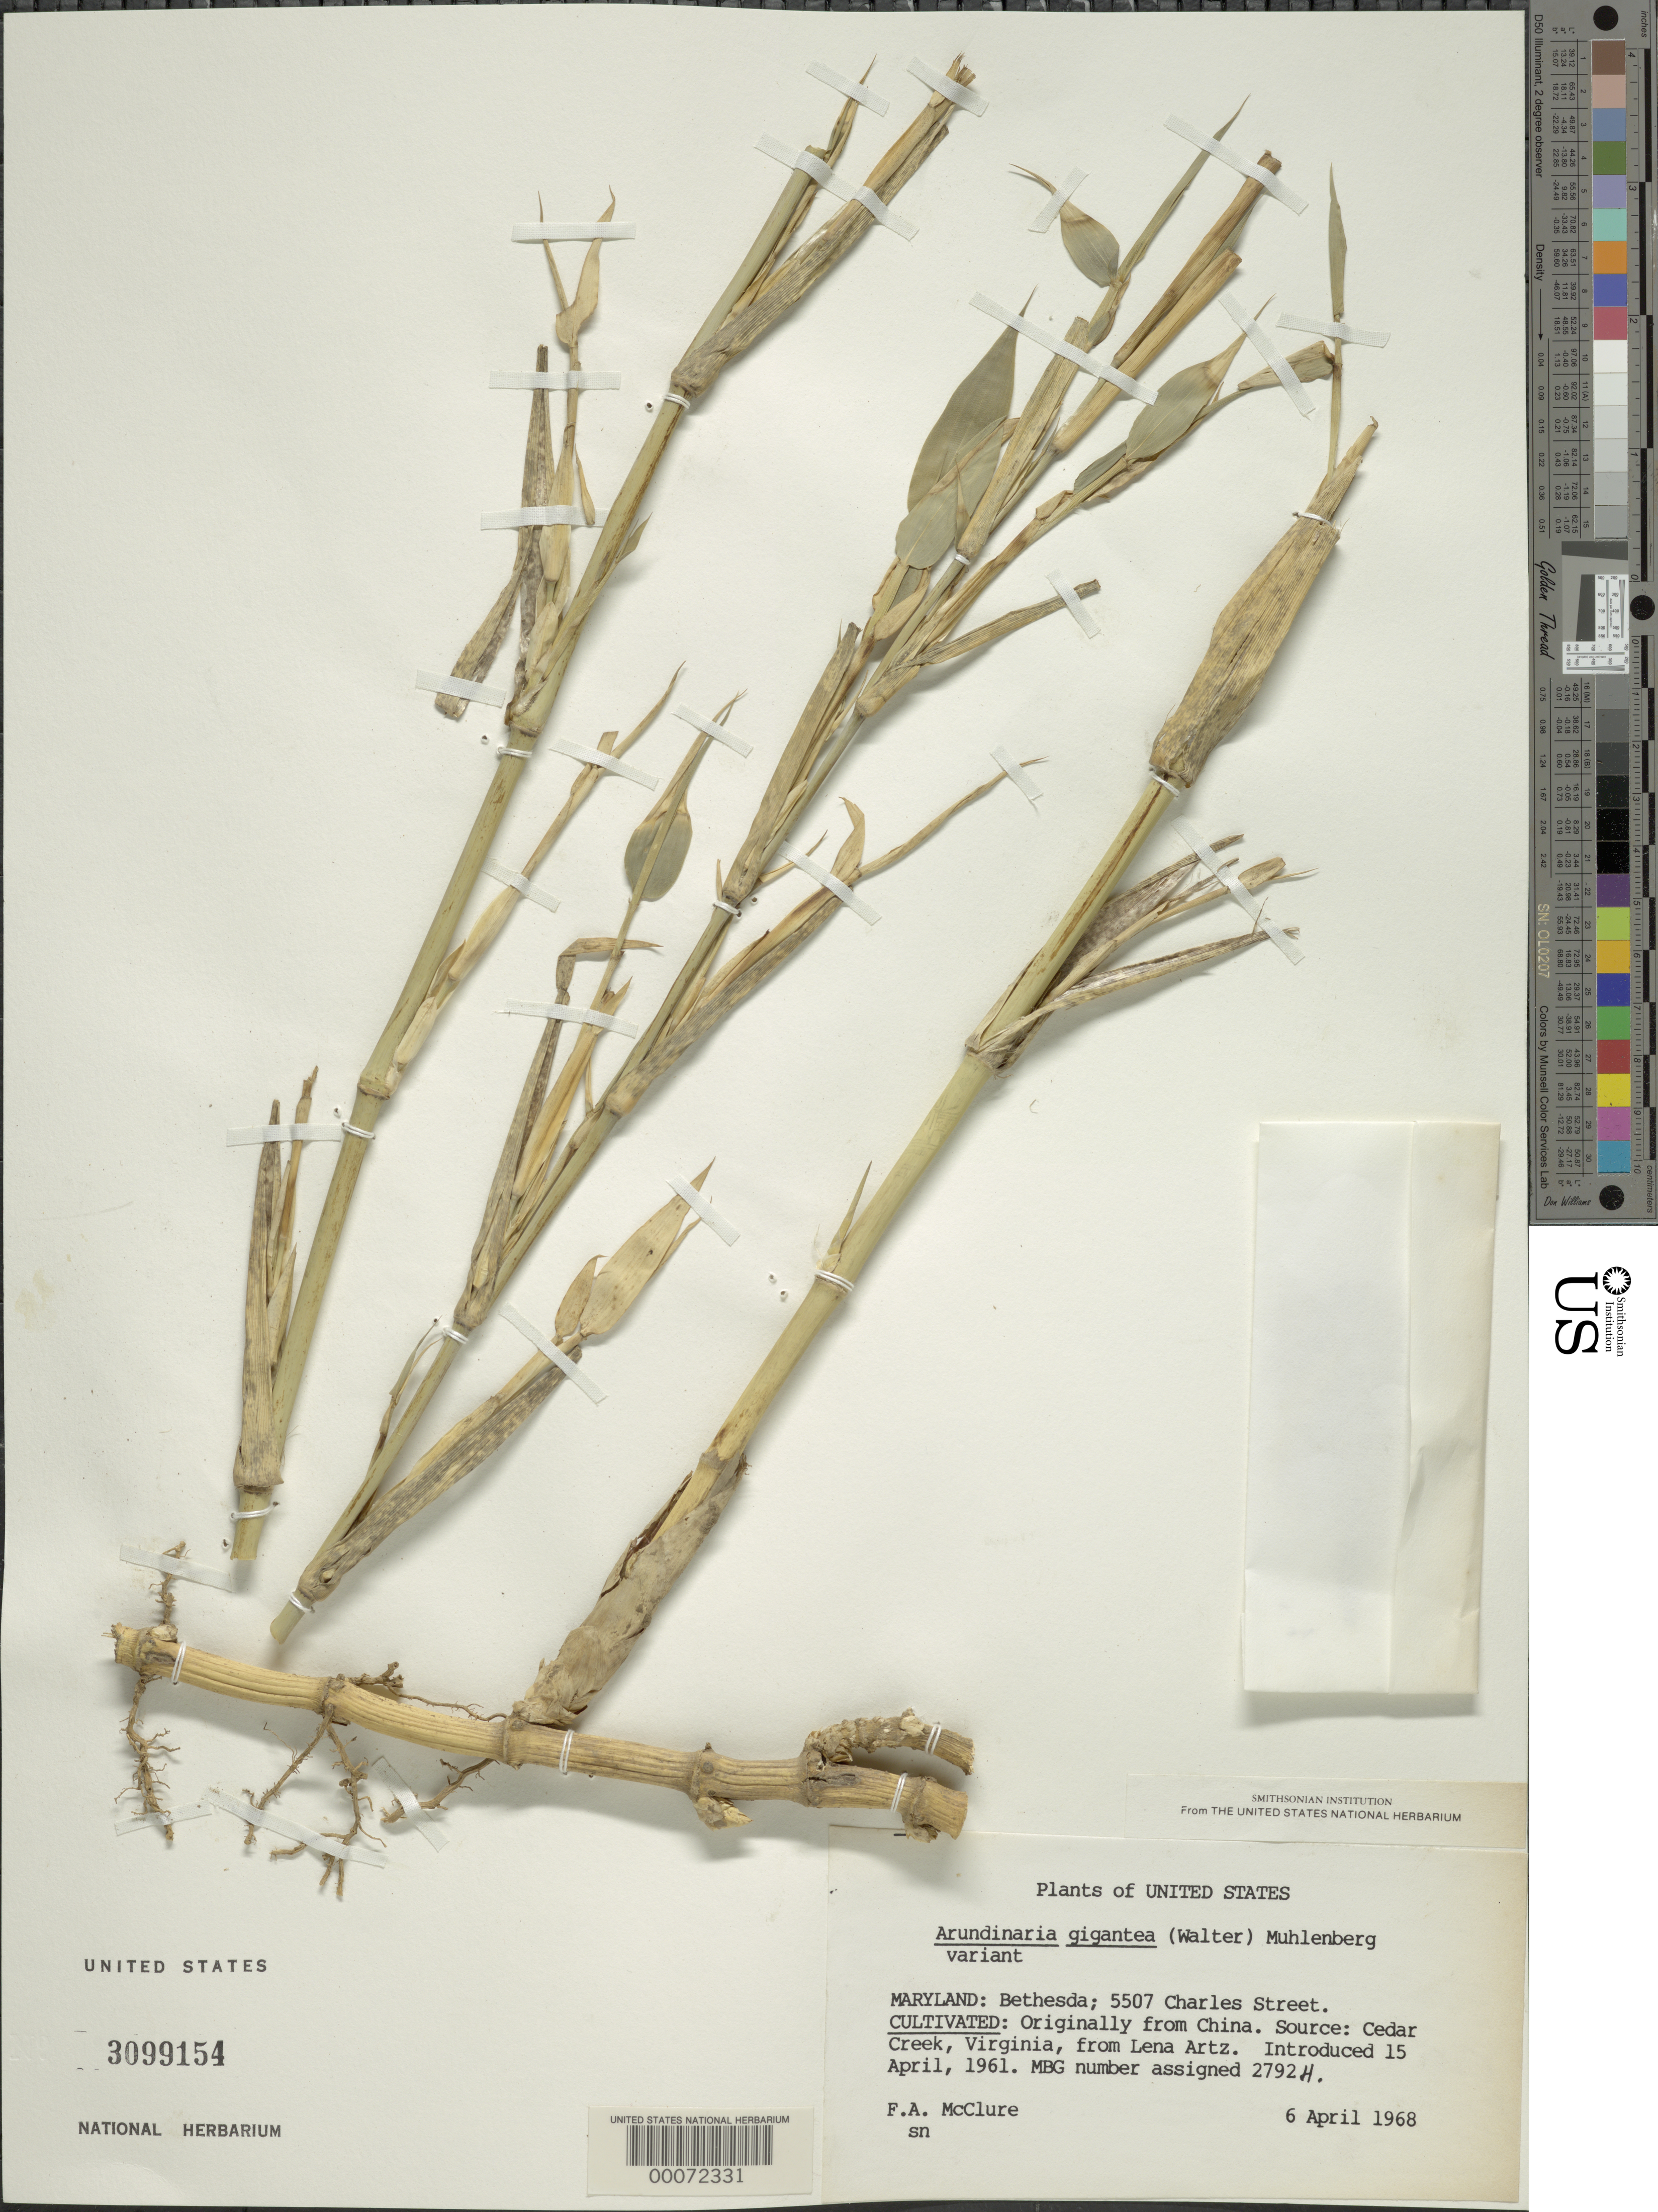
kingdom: Plantae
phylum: Tracheophyta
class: Liliopsida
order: Poales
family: Poaceae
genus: Arundinaria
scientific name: Arundinaria gigantea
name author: (Walter) Muhl.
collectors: F. A. McClure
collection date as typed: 06 Apr 1968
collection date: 1968-04-06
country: United States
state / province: Maryland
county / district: Montgomery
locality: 5507 Charles Street, Bethesda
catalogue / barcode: US 3099154